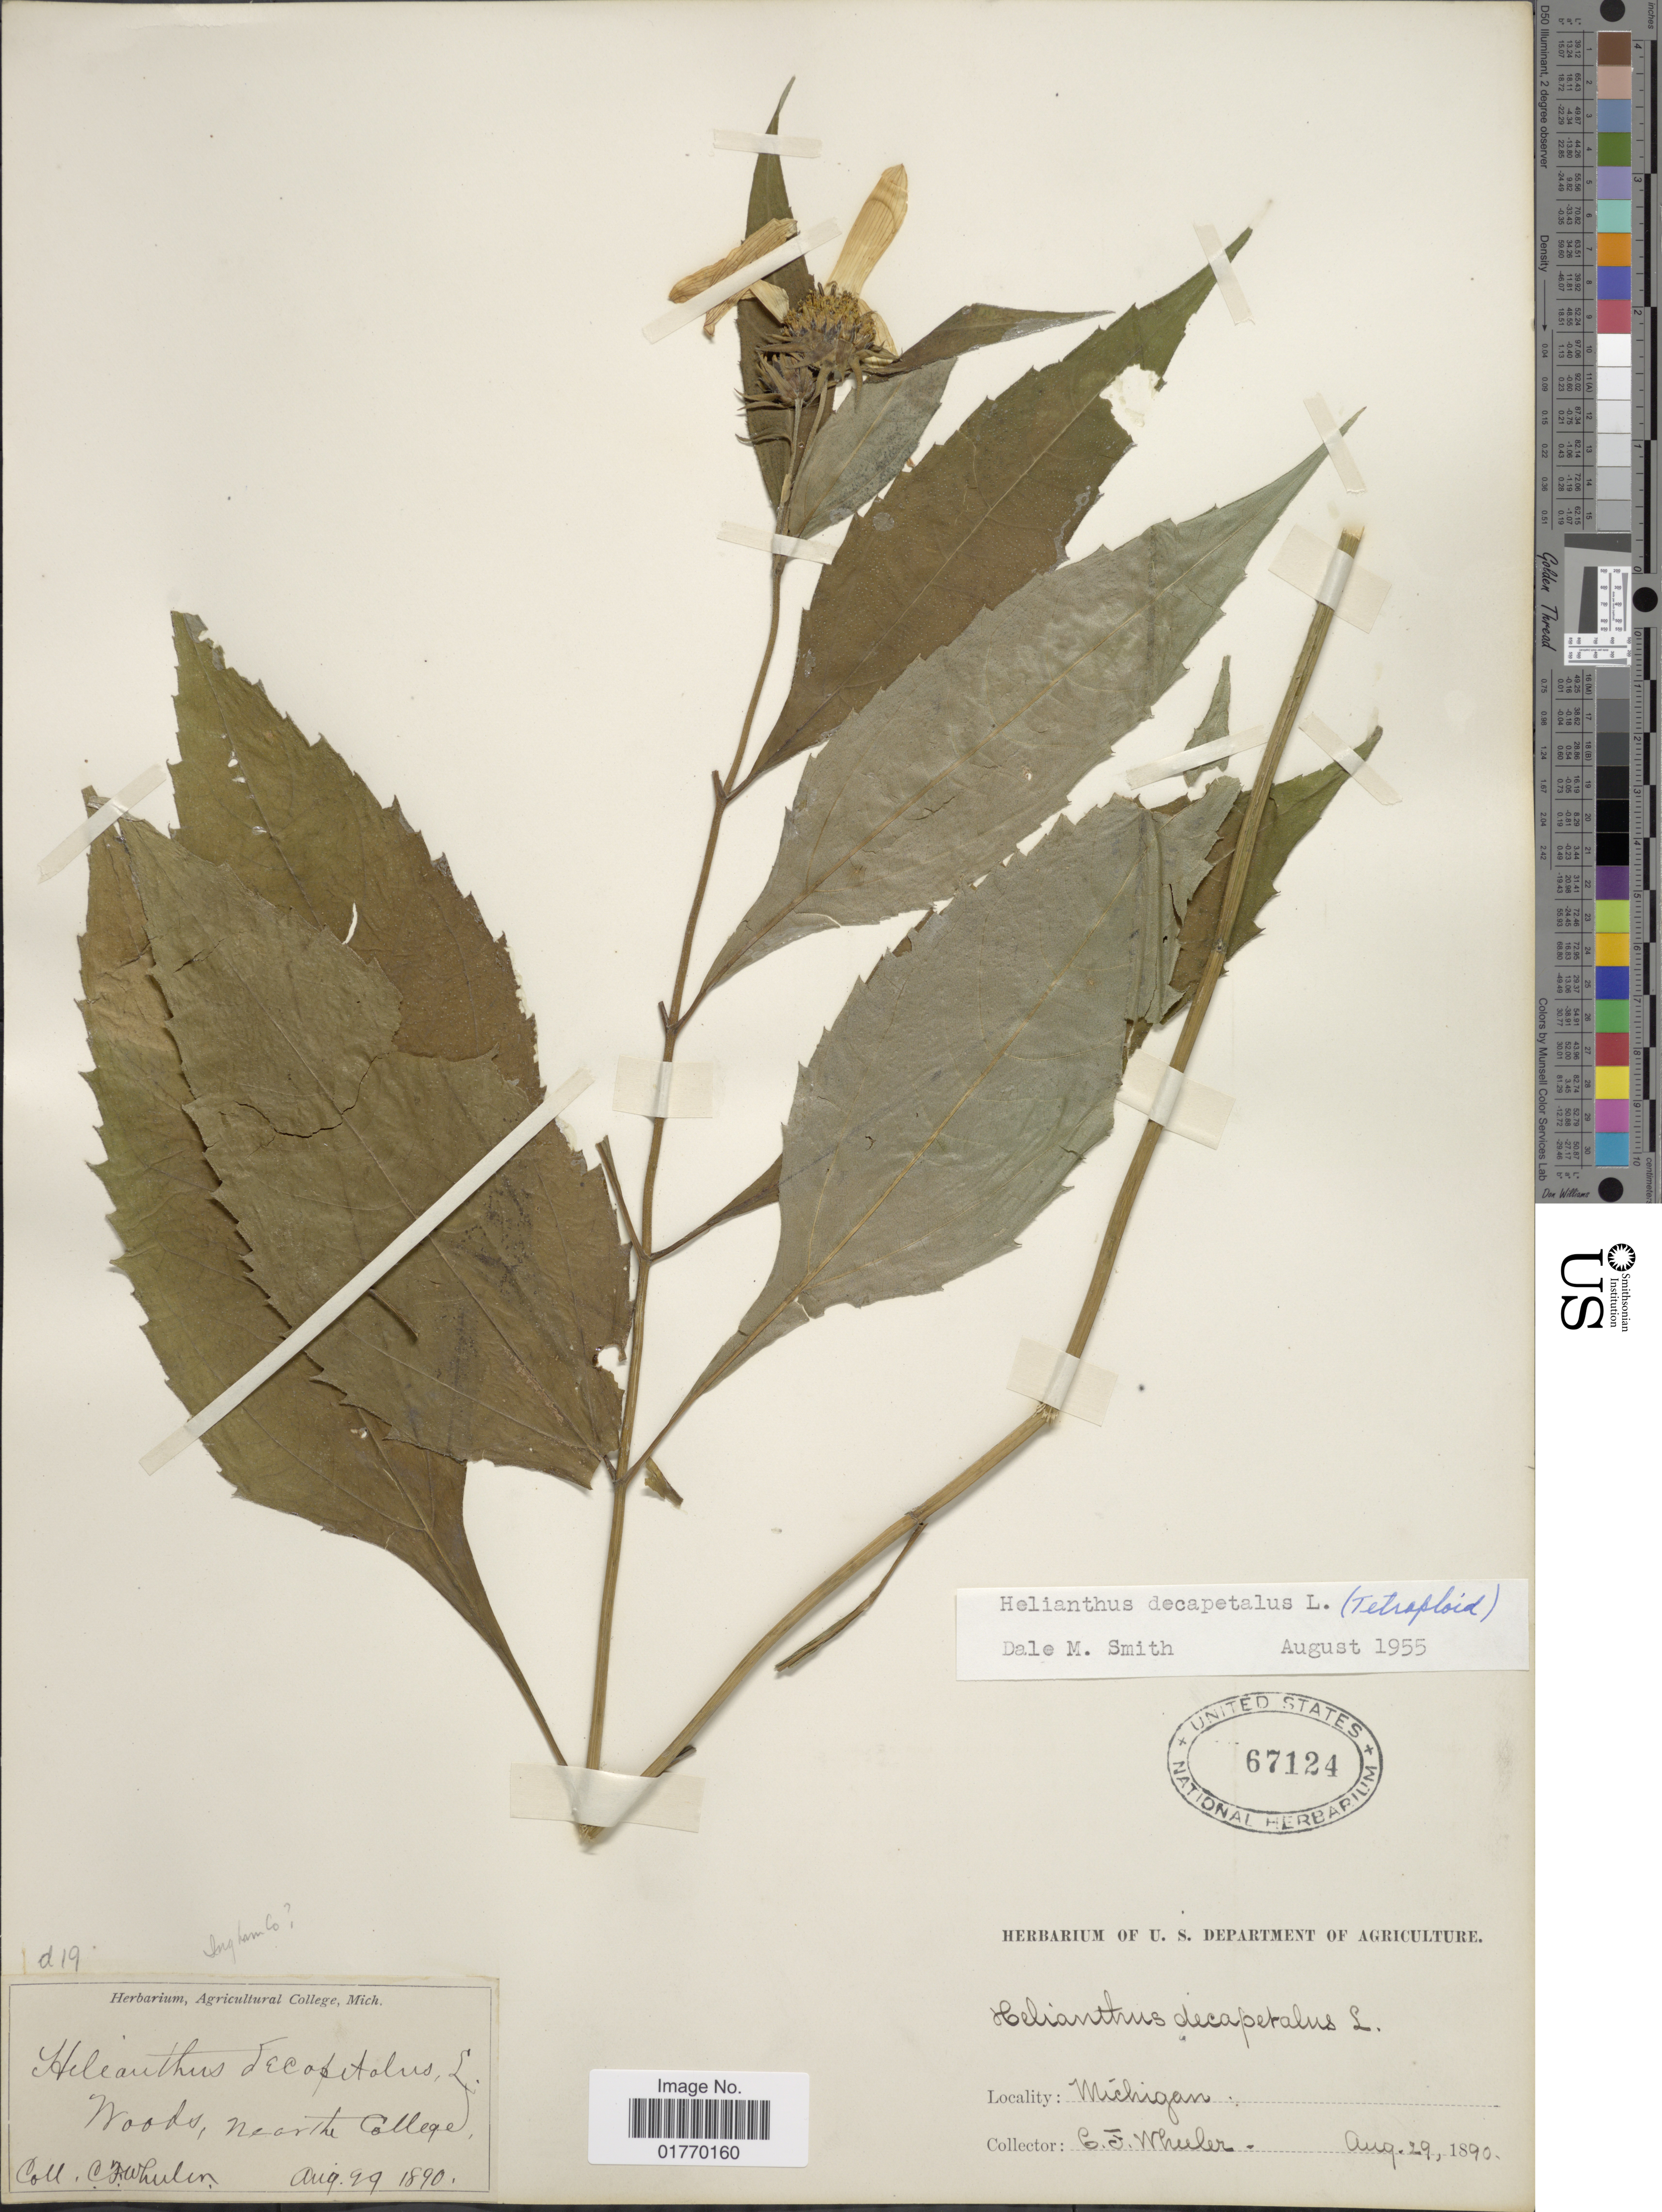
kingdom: Plantae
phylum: Tracheophyta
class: Magnoliopsida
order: Asterales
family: Asteraceae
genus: Helianthus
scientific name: Helianthus decapetalus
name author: L.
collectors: C. Wheeler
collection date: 1890-08-29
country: United States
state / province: Michigan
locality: Woods, near the College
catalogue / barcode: US 67124